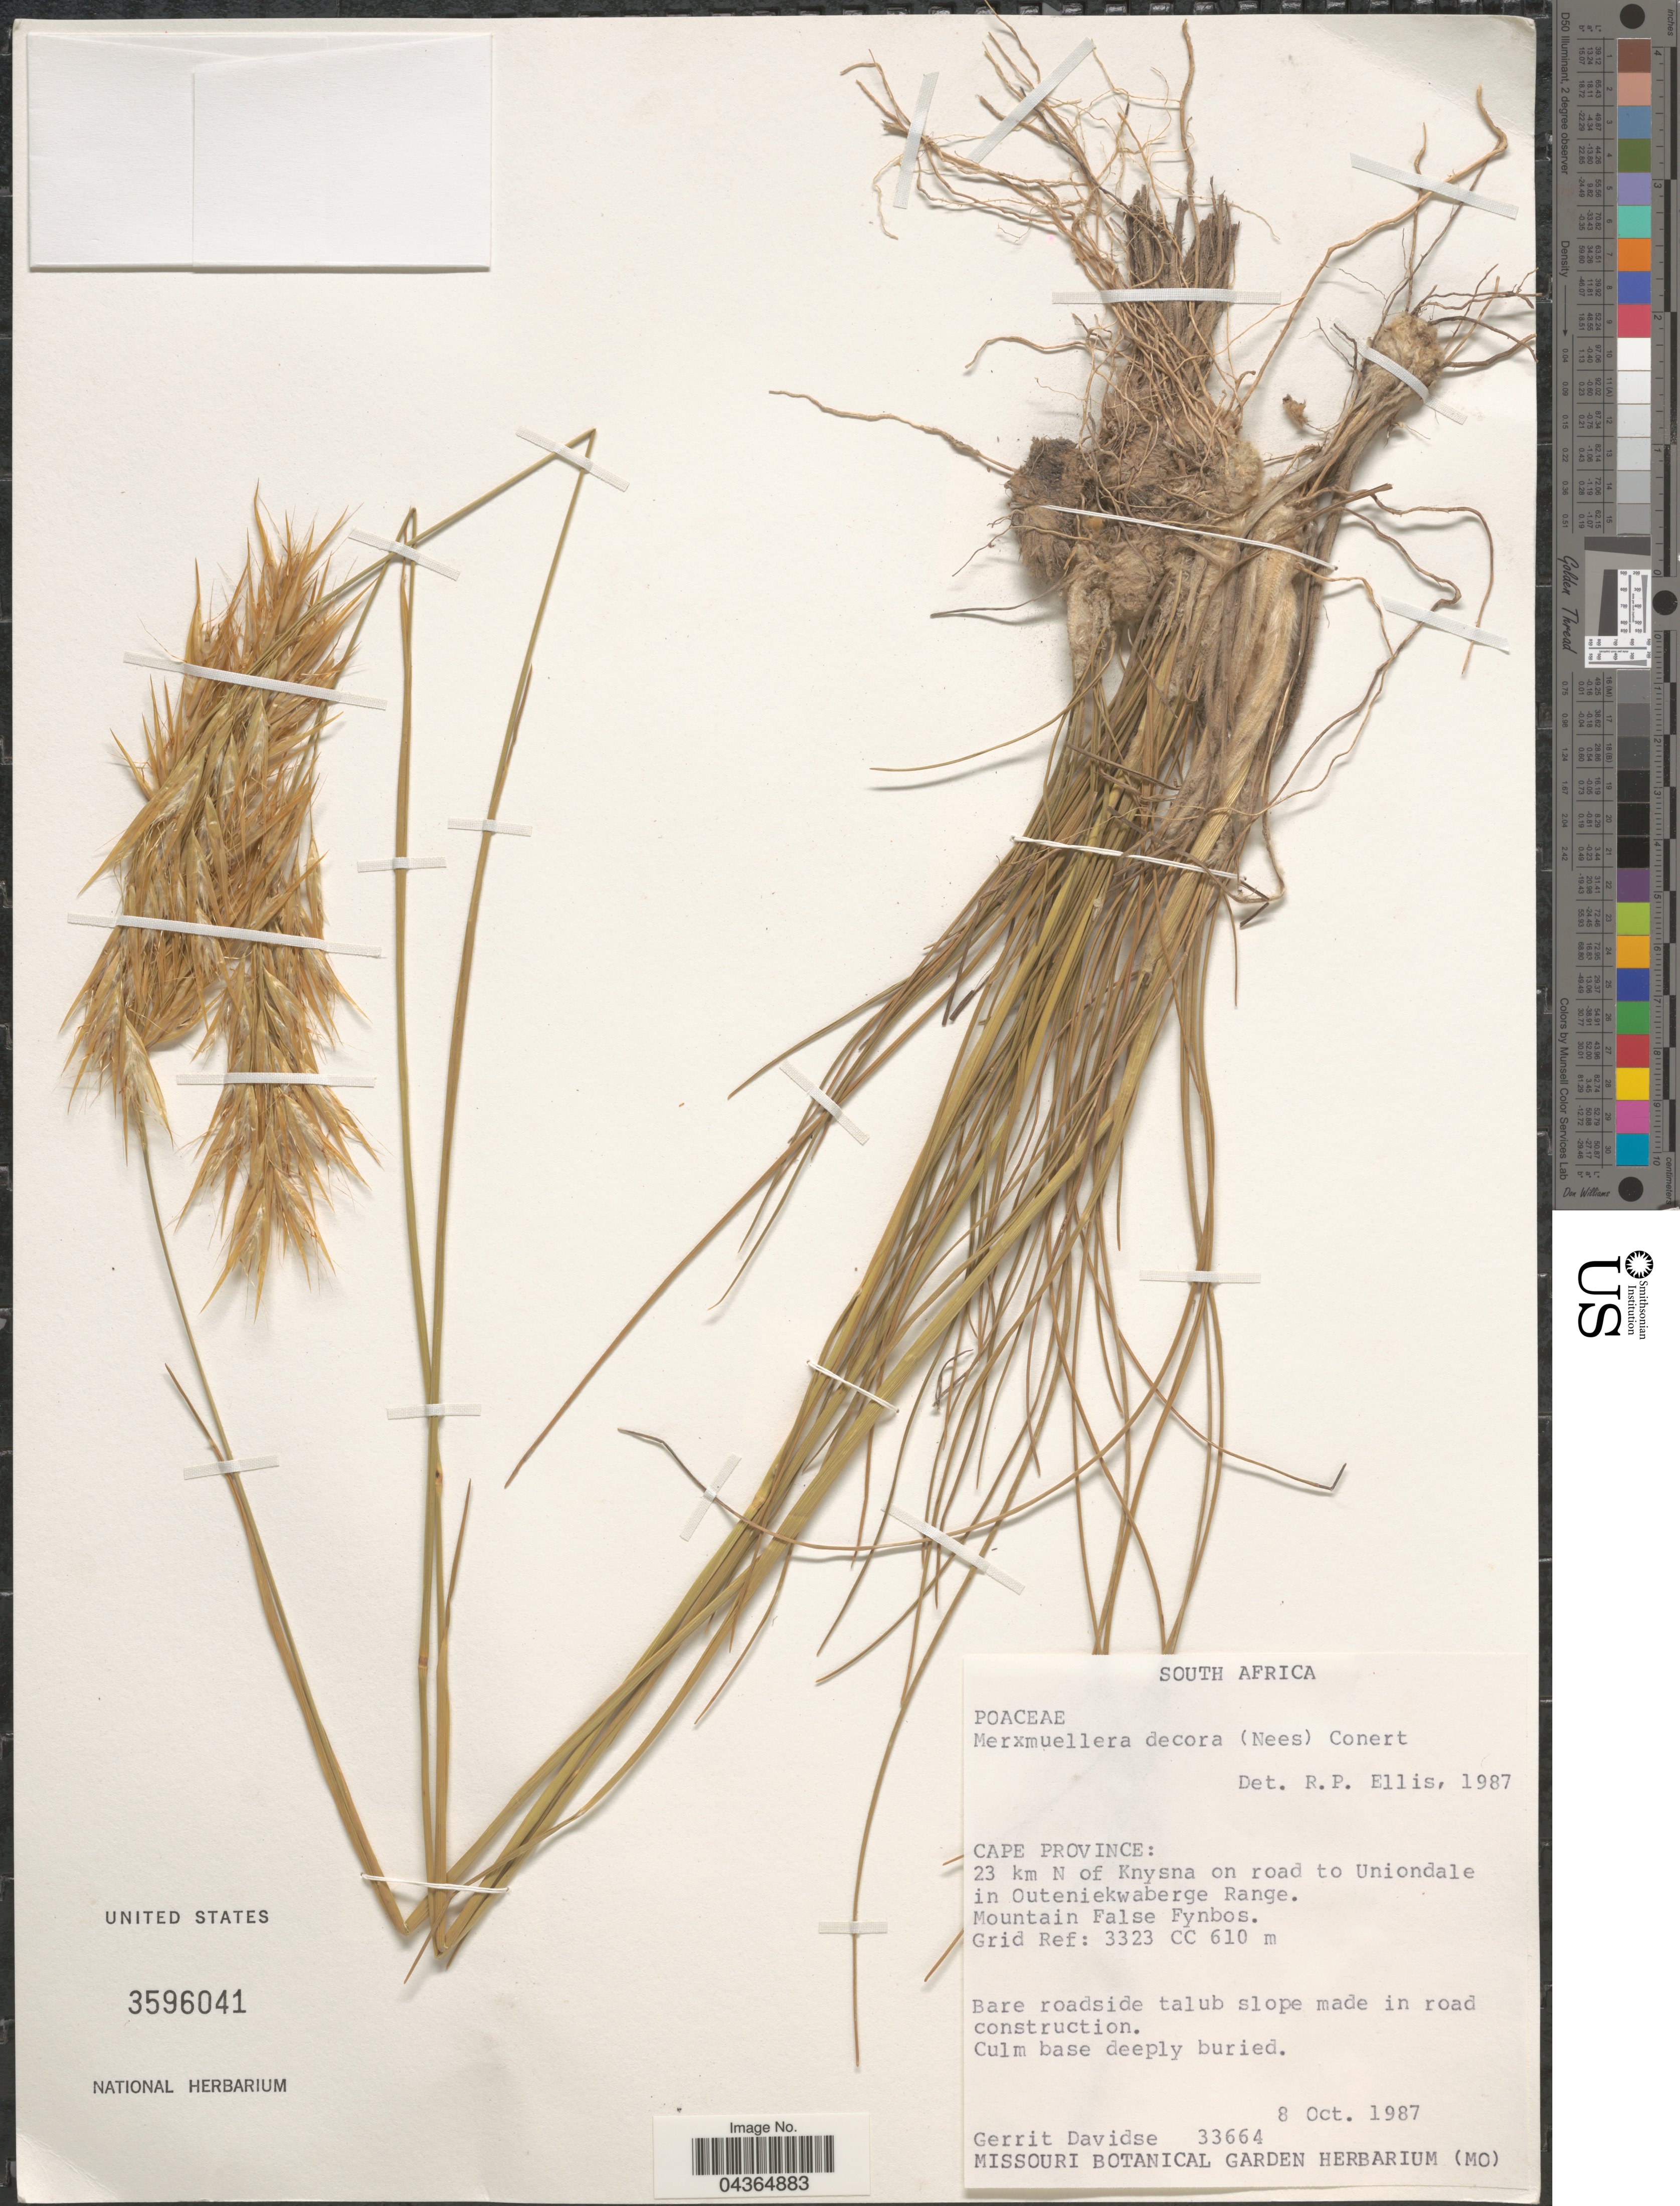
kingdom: Plantae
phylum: Tracheophyta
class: Liliopsida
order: Poales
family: Poaceae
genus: Geochloa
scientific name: Geochloa decora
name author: (Nees) N.P. Barker & H.P. Linder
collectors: G. Davidse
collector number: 33664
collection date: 1987-10-08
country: South Africa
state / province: Western Cape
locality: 23 km N of Knysna on road to Uniondale in Outeniekwaberge Range. Mountain False Fynbos. Grid Ref: 3323 CC.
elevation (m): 610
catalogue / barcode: US 3596041